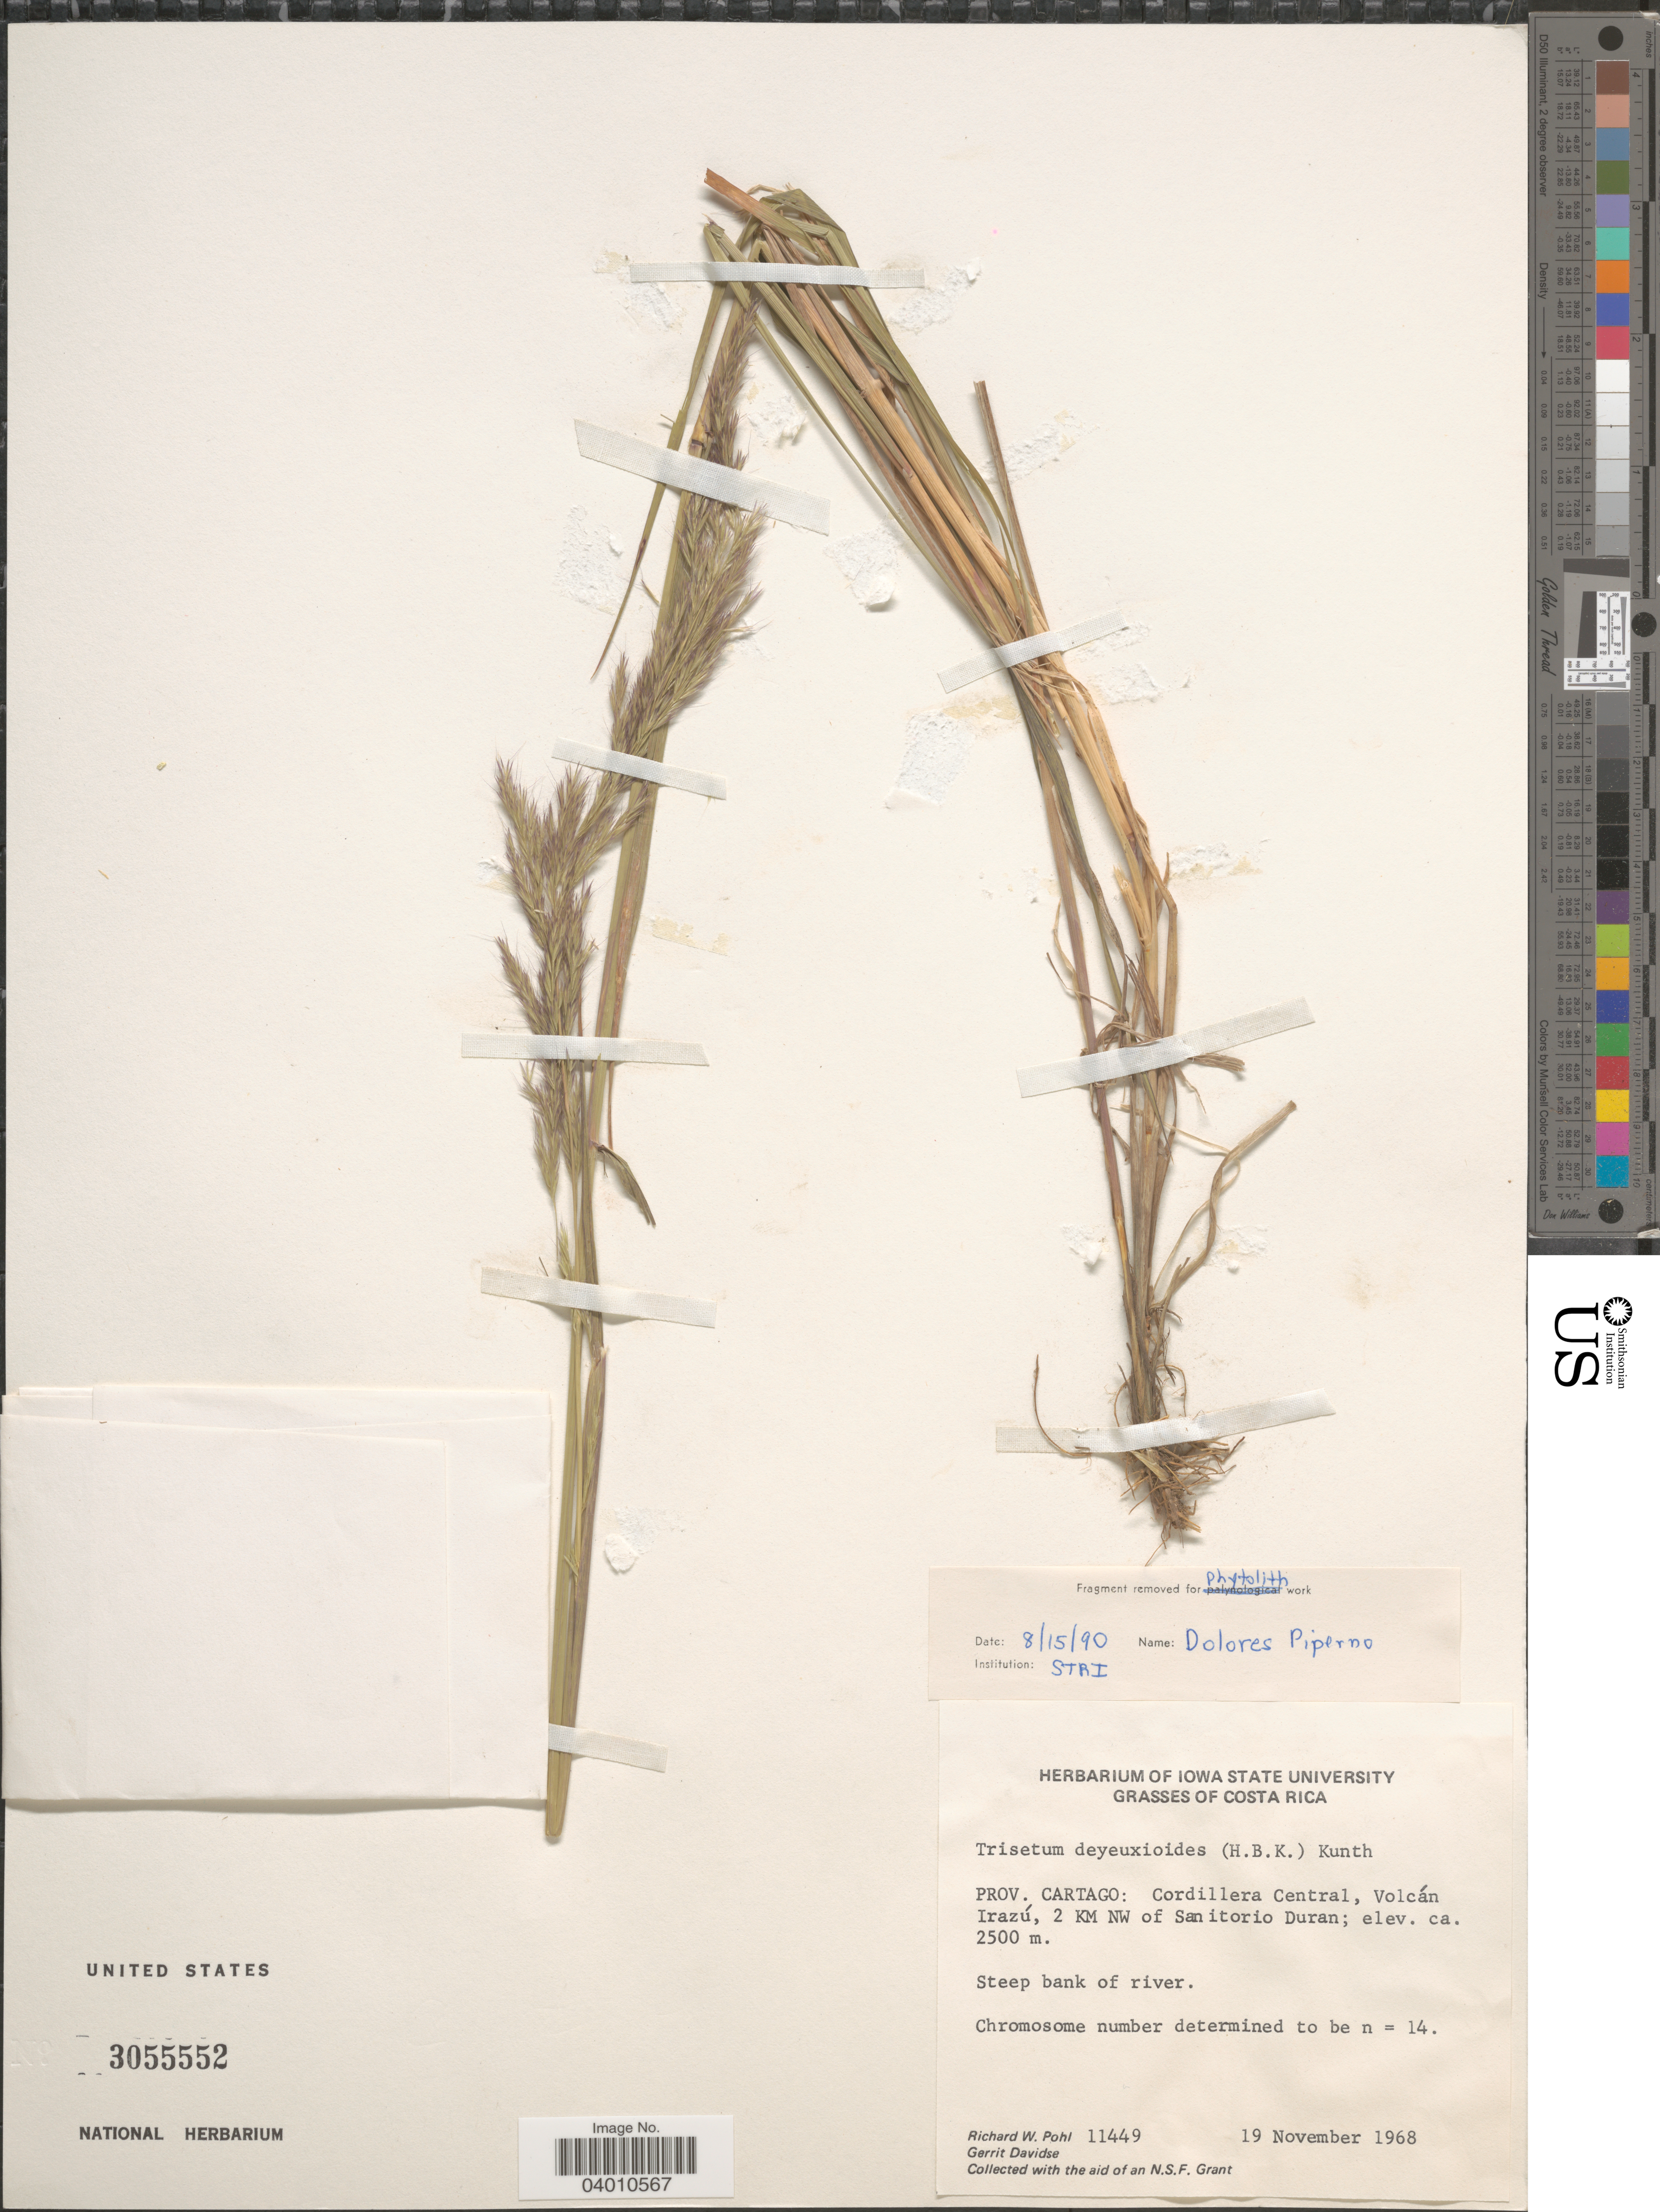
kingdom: Plantae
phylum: Tracheophyta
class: Liliopsida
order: Poales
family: Poaceae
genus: Peyritschia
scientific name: Peyritschia deyeuxioides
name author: (Kunth) Finot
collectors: R. W. Pohl & G. Davidse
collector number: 11449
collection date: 1968-11-19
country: Costa Rica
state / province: Cartago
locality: Cordillera Central, Volcán Irazú, 2 KM NW of Sanitorio Duran.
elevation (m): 2500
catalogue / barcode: US 3055552